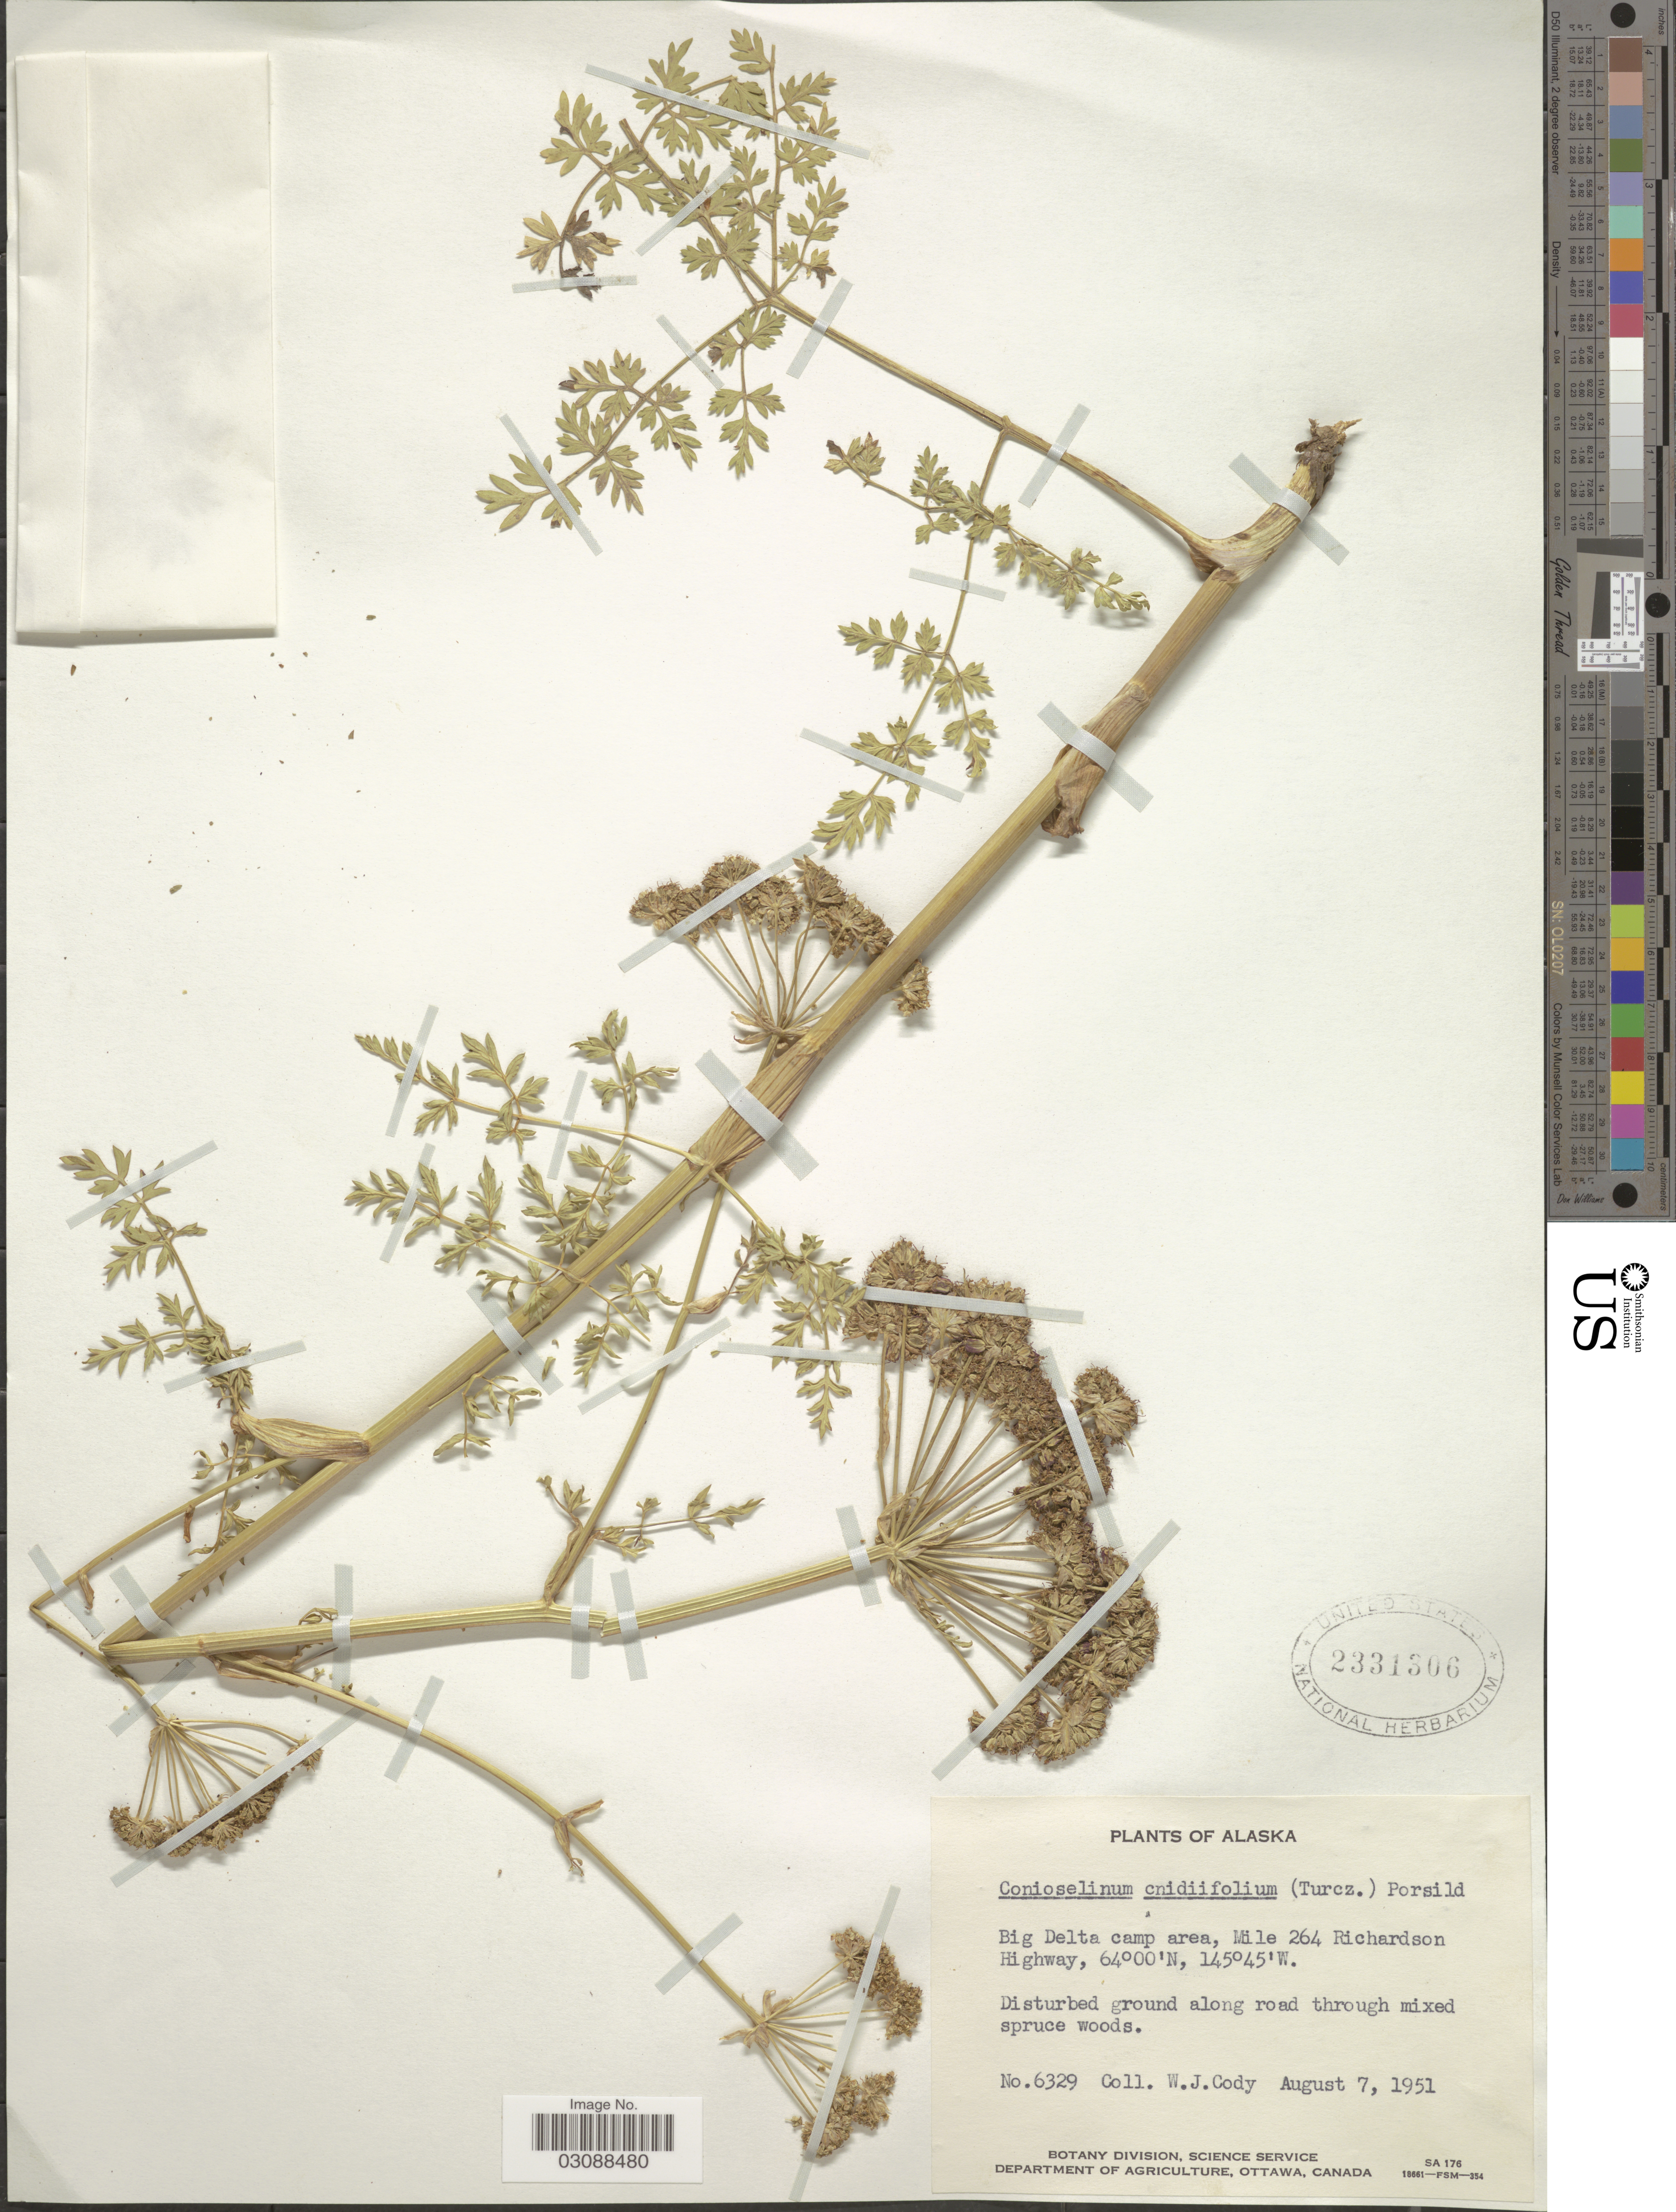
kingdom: Plantae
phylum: Tracheophyta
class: Magnoliopsida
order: Apiales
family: Apiaceae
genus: Cnidium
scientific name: Cnidium cnidiifolium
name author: (Turcz.) Schischk.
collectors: W. Cody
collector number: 6329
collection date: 1951-08-07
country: United States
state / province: Alaska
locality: Big Delta camp area, Mile 264 Richardson Highway.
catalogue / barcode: US 2331306